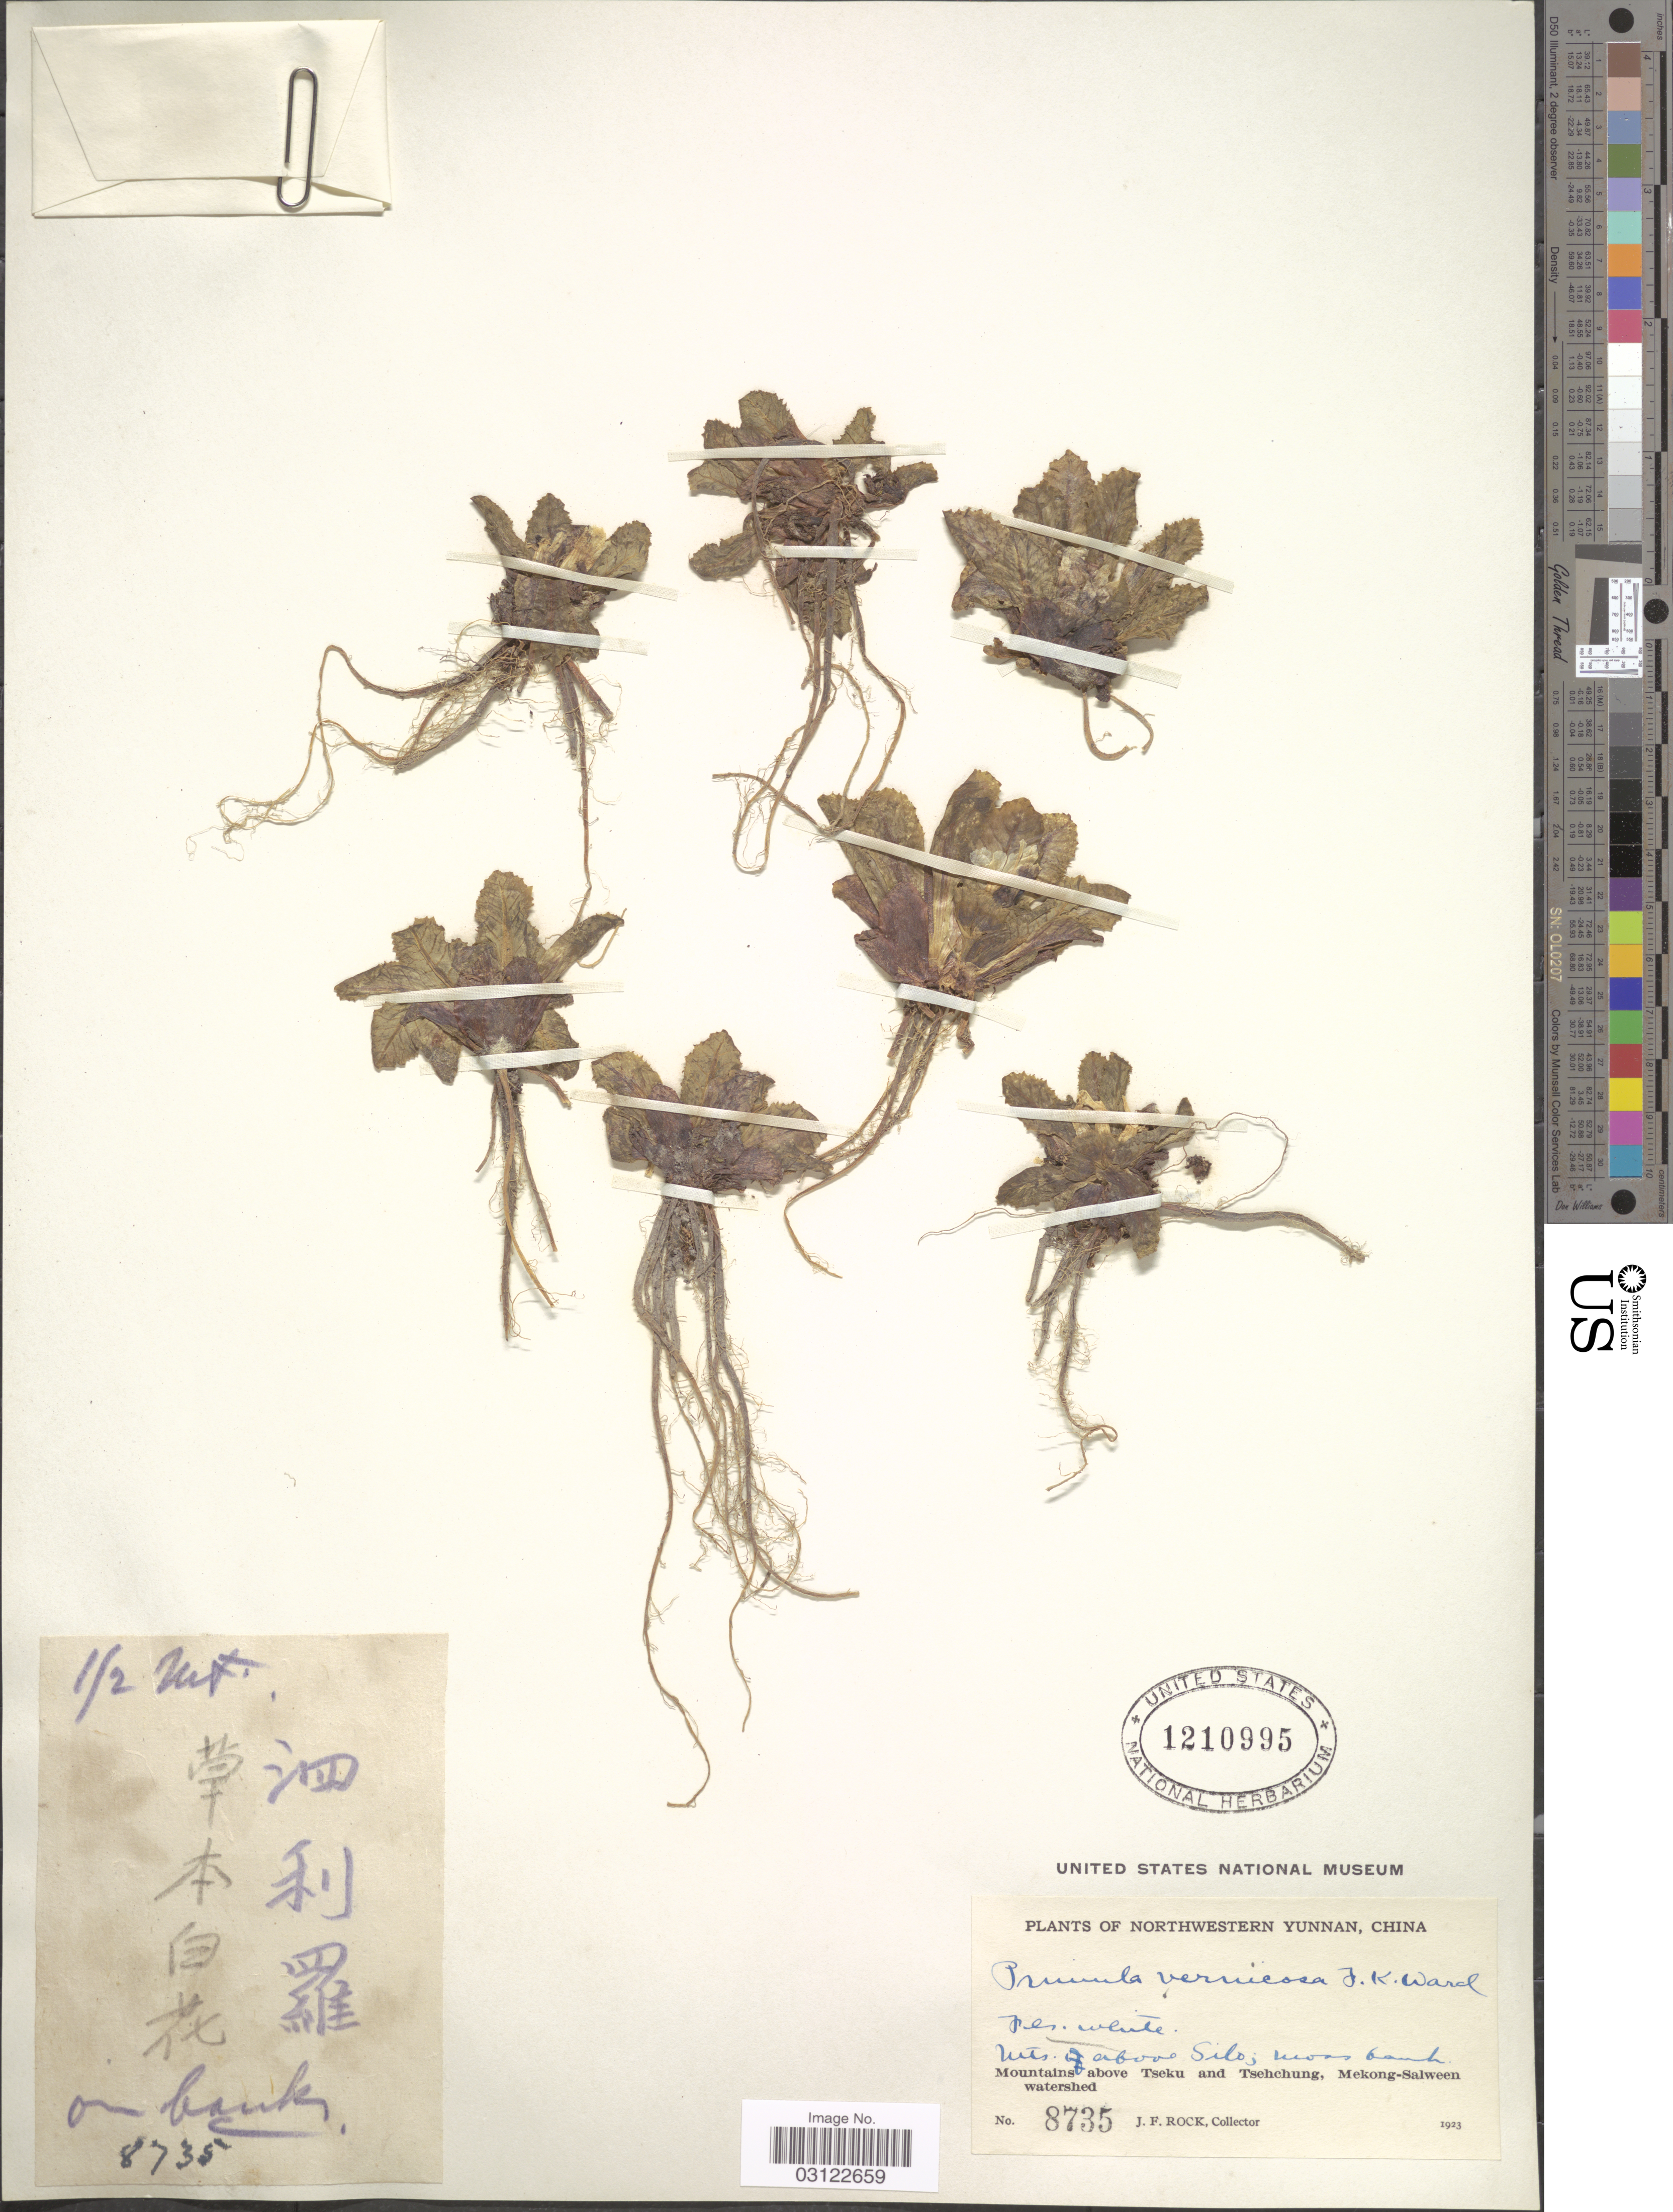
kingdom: Plantae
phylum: Tracheophyta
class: Magnoliopsida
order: Ericales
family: Primulaceae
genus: Primula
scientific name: Primula vernicosa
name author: Kingdon-Ward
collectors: J. Rock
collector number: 8735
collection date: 1923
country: China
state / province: Yunnan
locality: Northwestern Yunnan. Mts. above Silo. Mountains above Tseku and Tsehchung, Mekong-Salween watershed.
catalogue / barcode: US 1210995